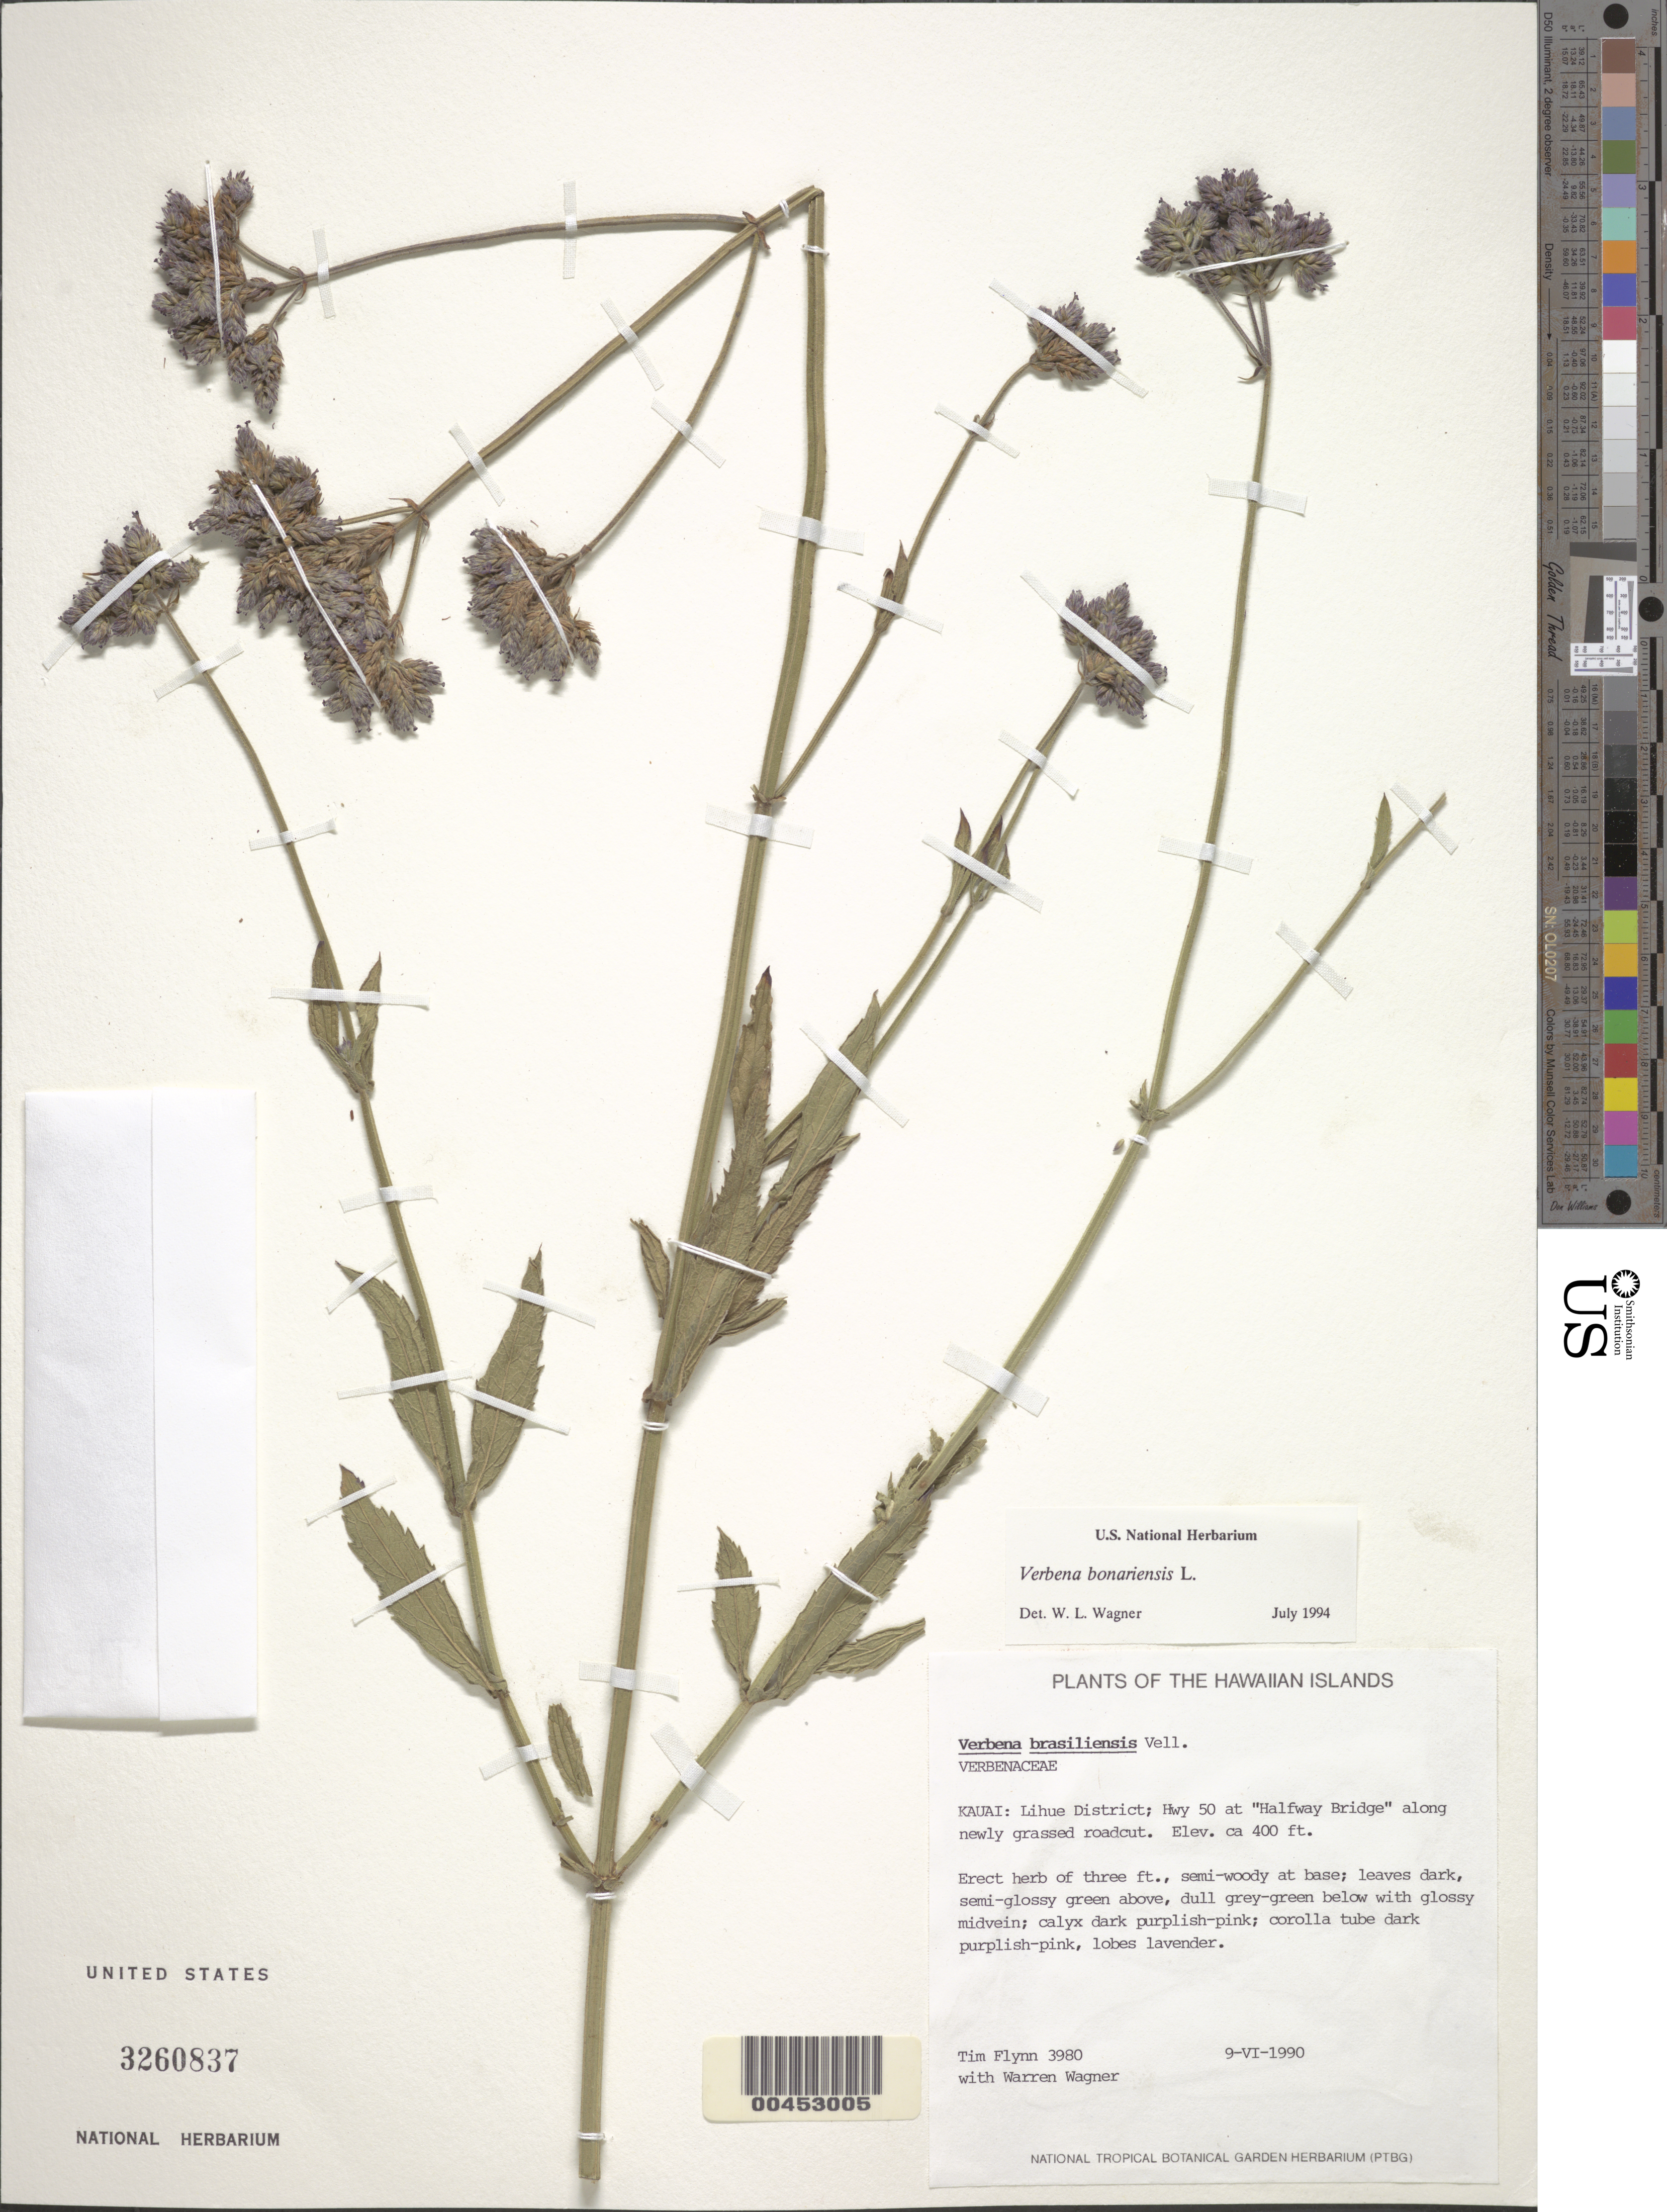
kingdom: Plantae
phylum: Tracheophyta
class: Magnoliopsida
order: Lamiales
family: Verbenaceae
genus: Verbena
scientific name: Verbena bonariensis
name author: L.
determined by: Wagner, W. L., (BOT), Smithsonian Institution - National Museum of Natural History (UNITED STATES)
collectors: T. W. Flynn & W. H. Wagner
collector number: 3980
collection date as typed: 9 Jun 1990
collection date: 1990-06-09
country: United States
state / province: Hawaii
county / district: Kauai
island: Kaua'i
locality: Lihue Dist; Hwy 50 at Halfway Bridge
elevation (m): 122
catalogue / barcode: US 3260837